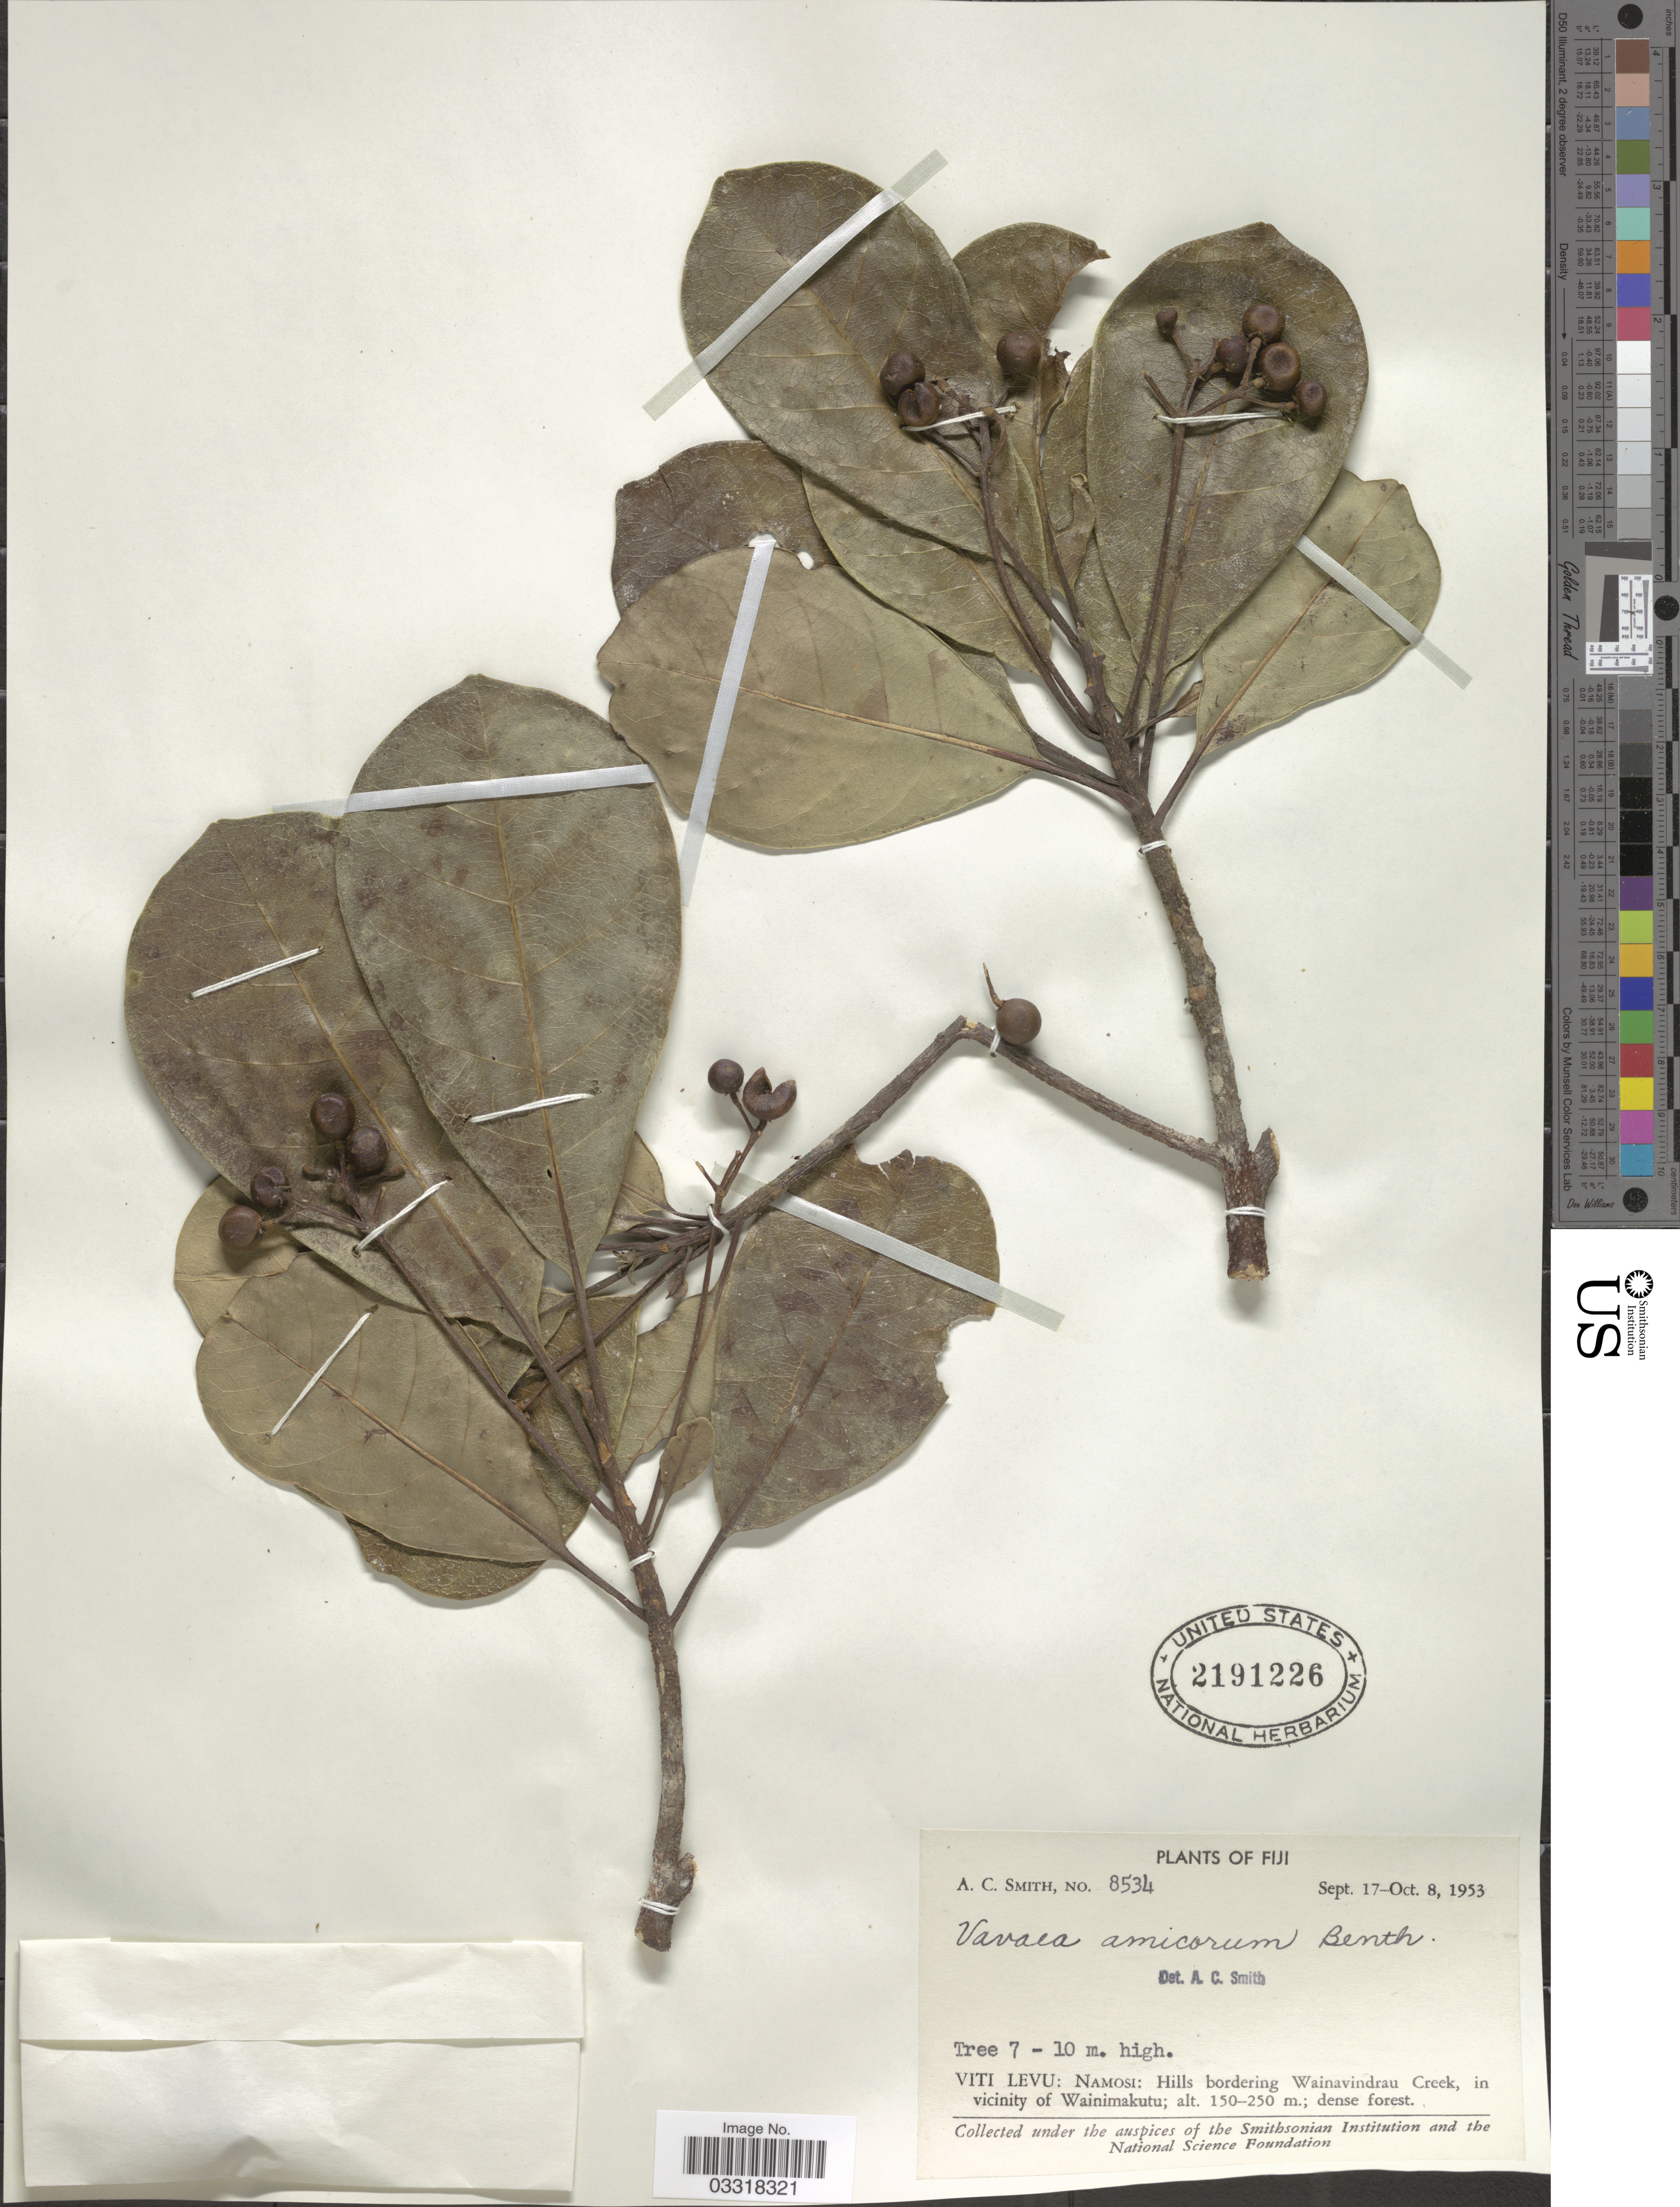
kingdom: Plantae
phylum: Tracheophyta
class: Magnoliopsida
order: Sapindales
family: Meliaceae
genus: Vavaea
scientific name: Vavaea amicorum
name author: Benth.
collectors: A. C. Smith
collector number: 8534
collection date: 1953-09-17/1953-10-08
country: Fiji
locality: Viti Levu: Namosi: Hills bordering Wainavindrau Creek, in vicinity of Wainimakutu.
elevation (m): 150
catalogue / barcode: US 2191226